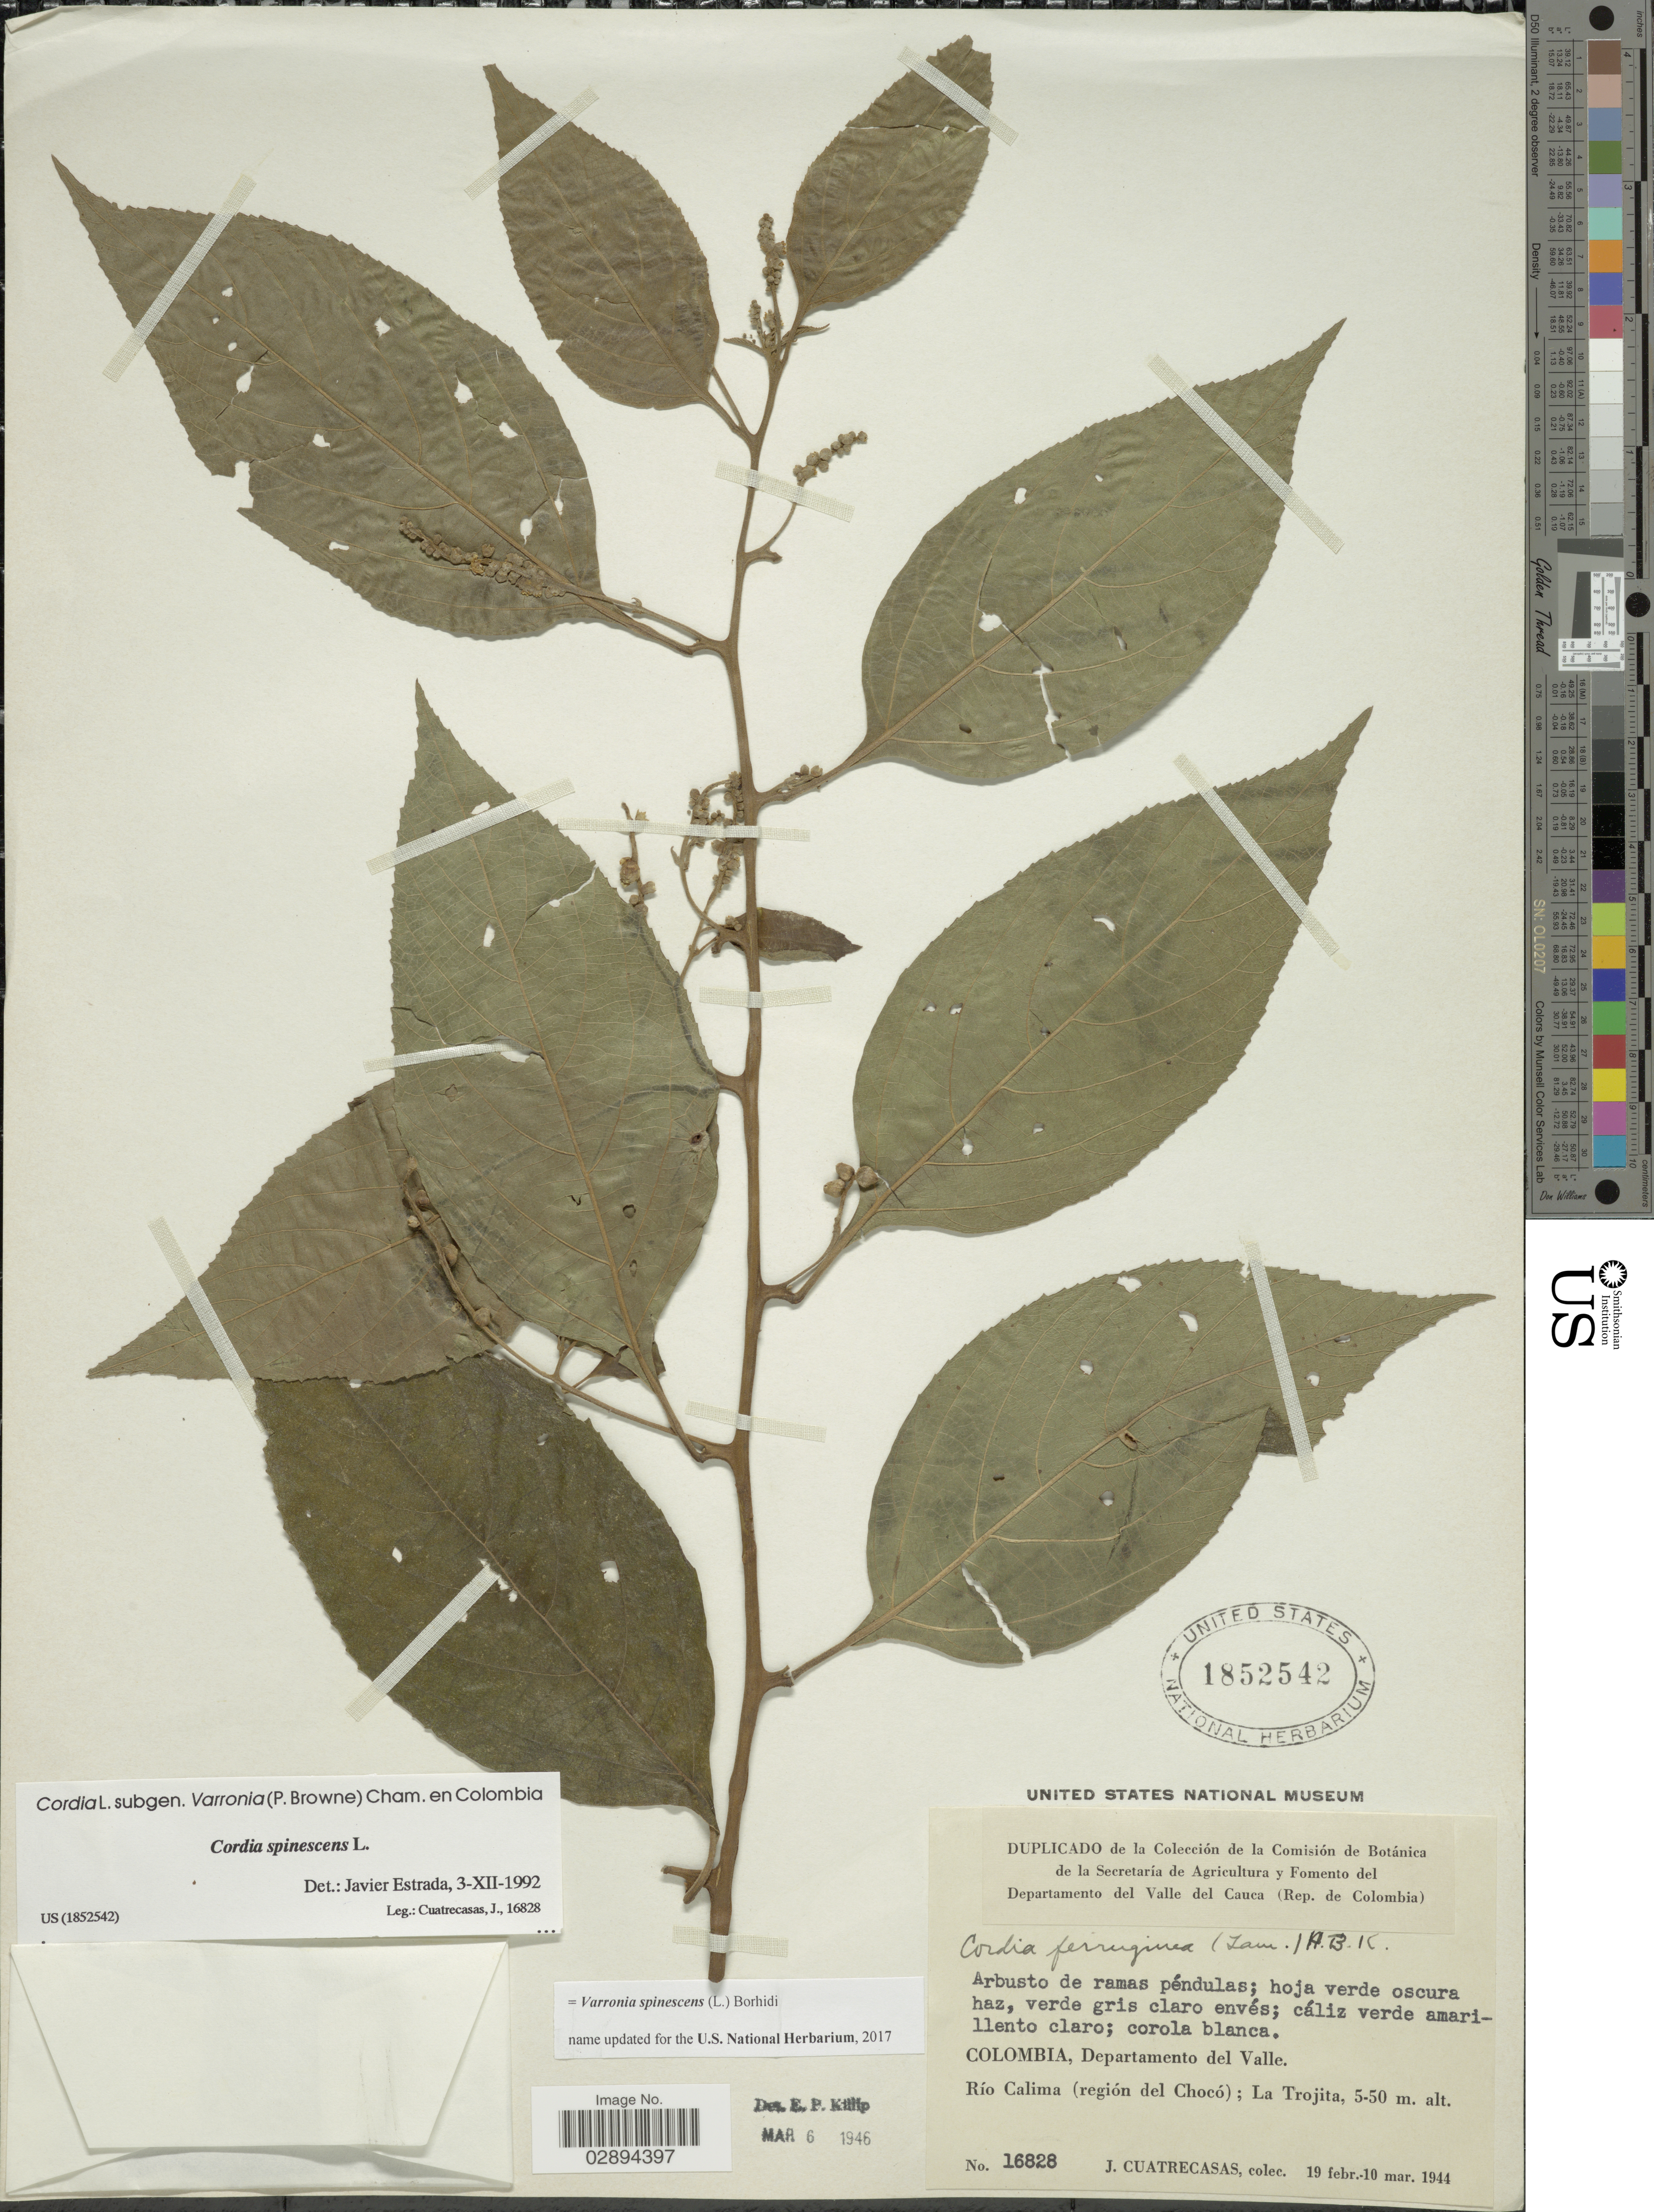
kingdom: Plantae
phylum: Tracheophyta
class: Magnoliopsida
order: Boraginales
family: Cordiaceae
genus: Varronia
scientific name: Varronia spinescens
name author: (L.) Borhidi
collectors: J. Cuatrecasas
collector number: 16828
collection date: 1944-02-19/1944-03-10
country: Colombia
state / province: Valle del Cauca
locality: Departamento del Valle, Río Calima (región del Chocó), La Trojita.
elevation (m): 5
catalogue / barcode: US 1852542